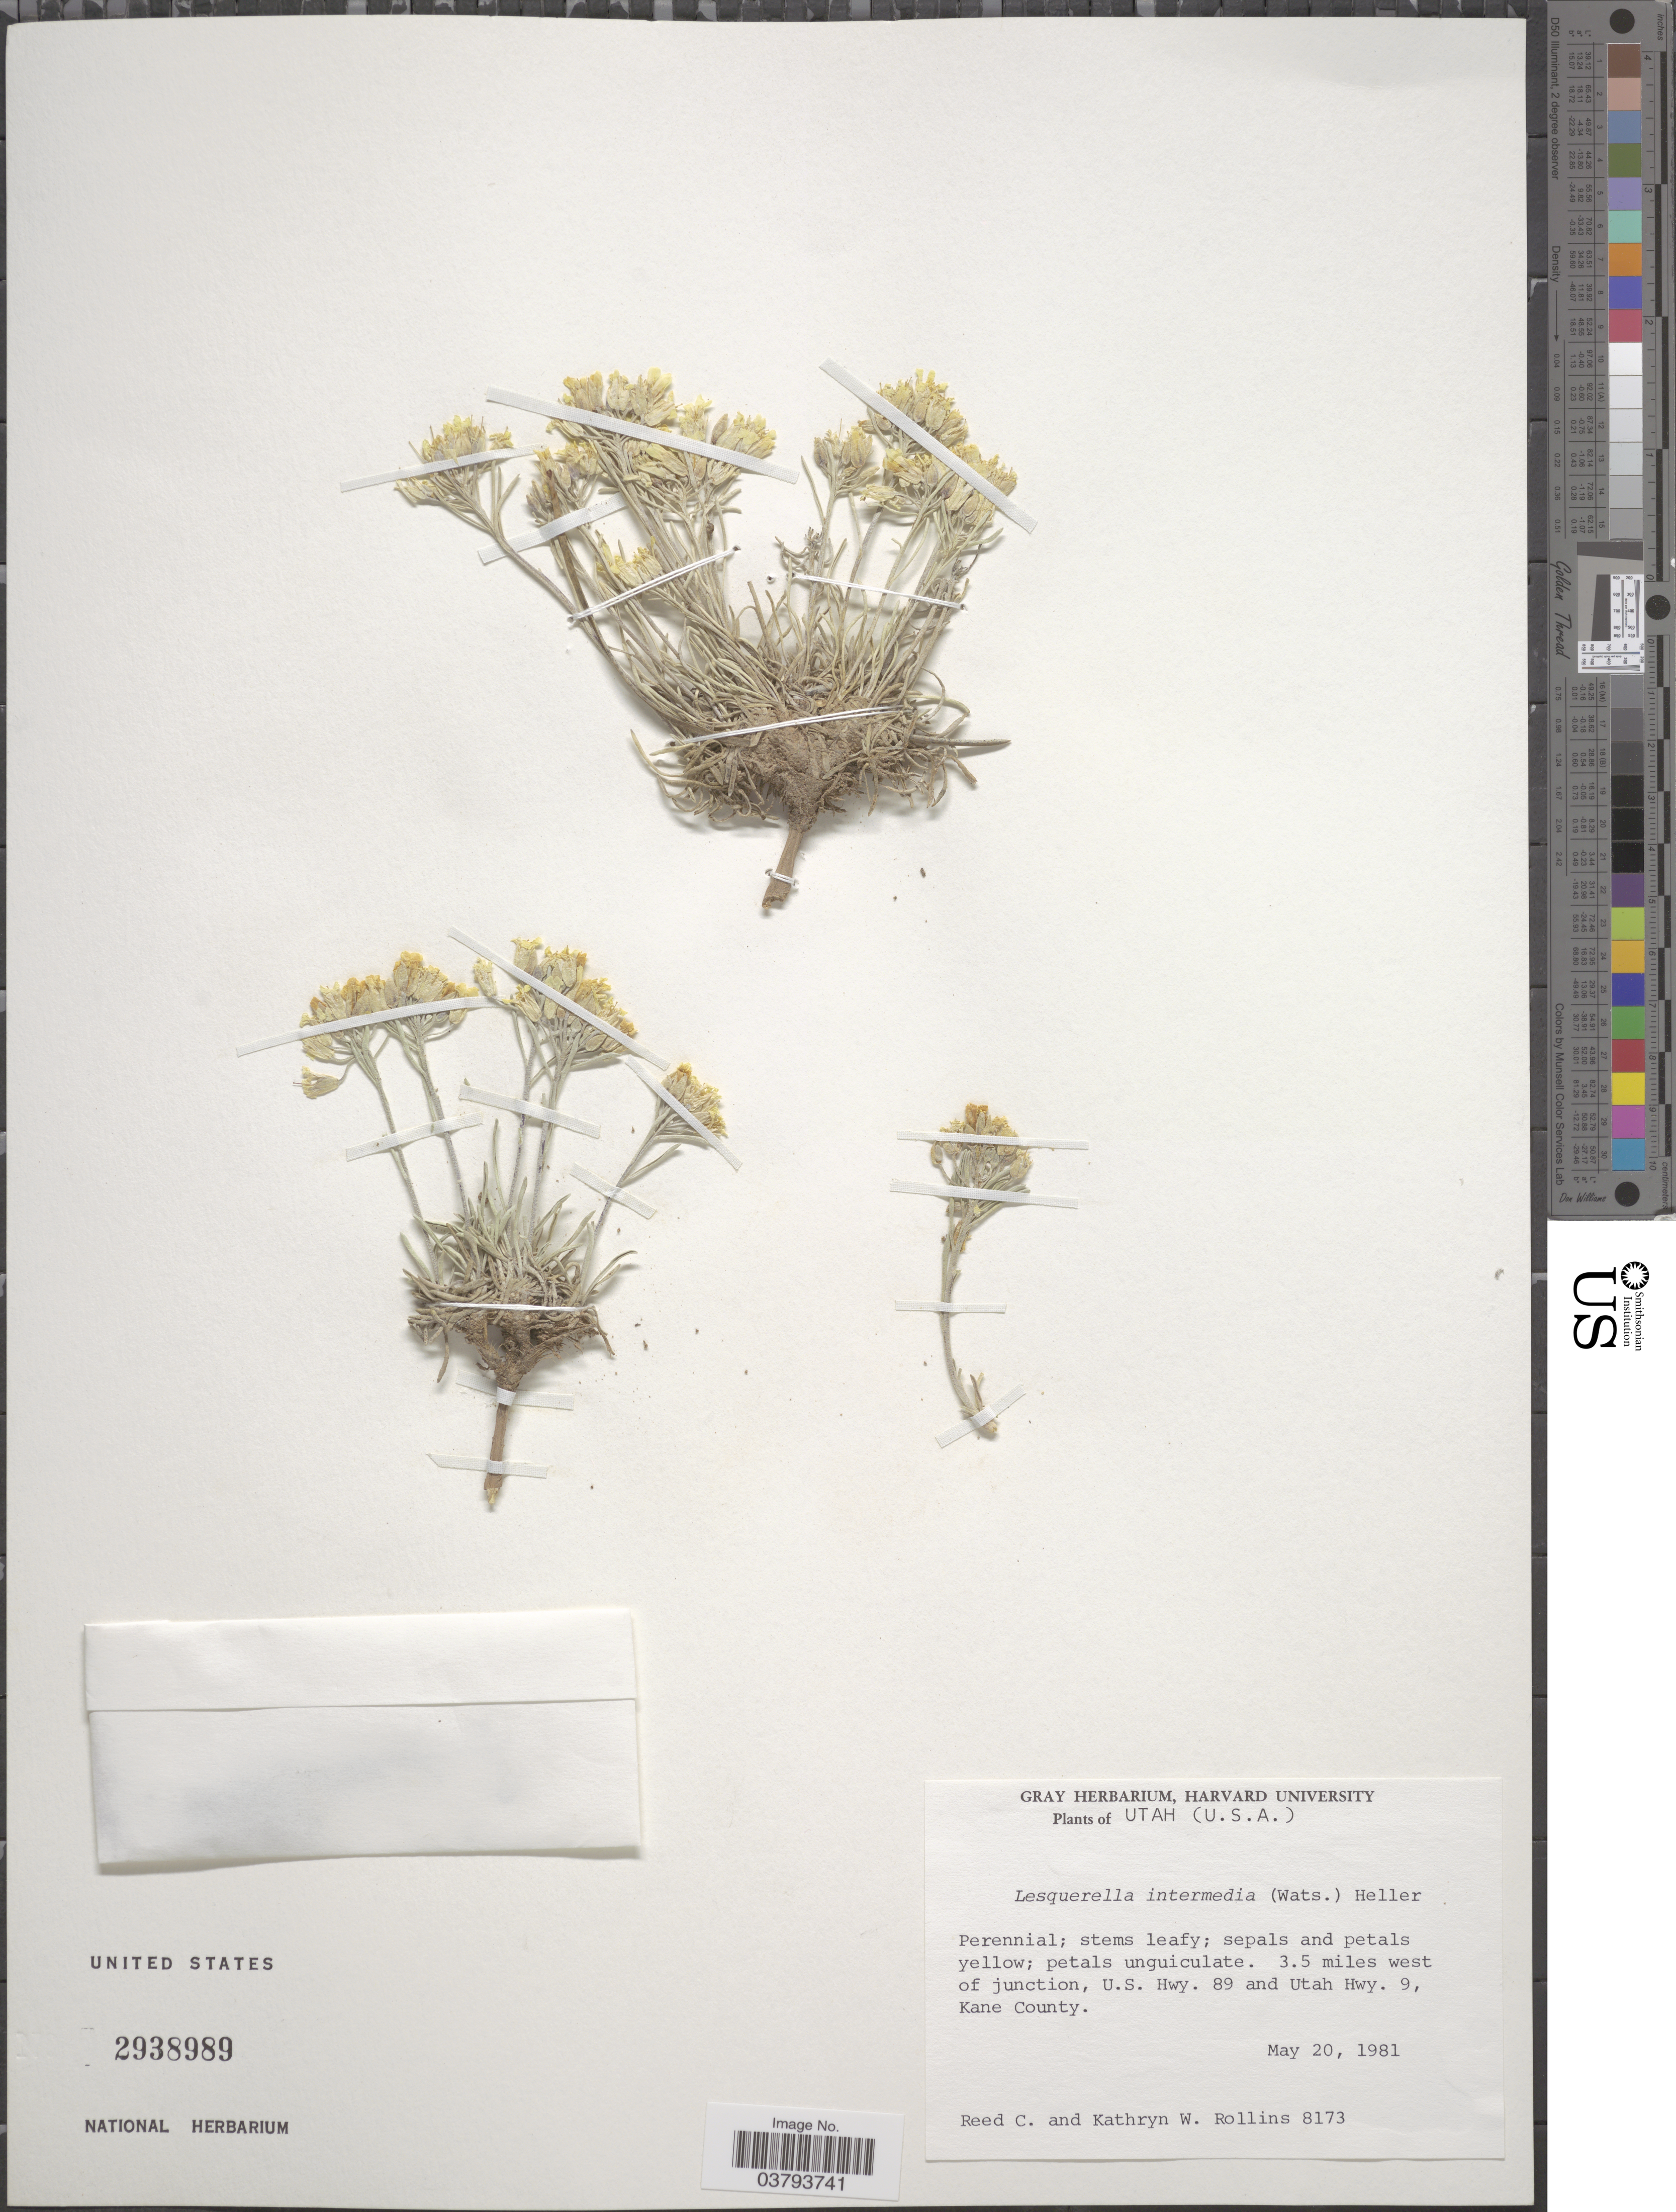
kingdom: Plantae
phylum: Tracheophyta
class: Magnoliopsida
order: Brassicales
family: Brassicaceae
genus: Lesquerella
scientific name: Lesquerella intermedia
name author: (S. Watson) A. Heller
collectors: R. C. Rollins & K. W. Rollins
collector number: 8173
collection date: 1981-05-20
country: United States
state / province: Utah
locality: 3.5 miles west of junction, U.S. Hwy. 89 and Utah Hwy. 9, Kane County.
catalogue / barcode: US 2938989